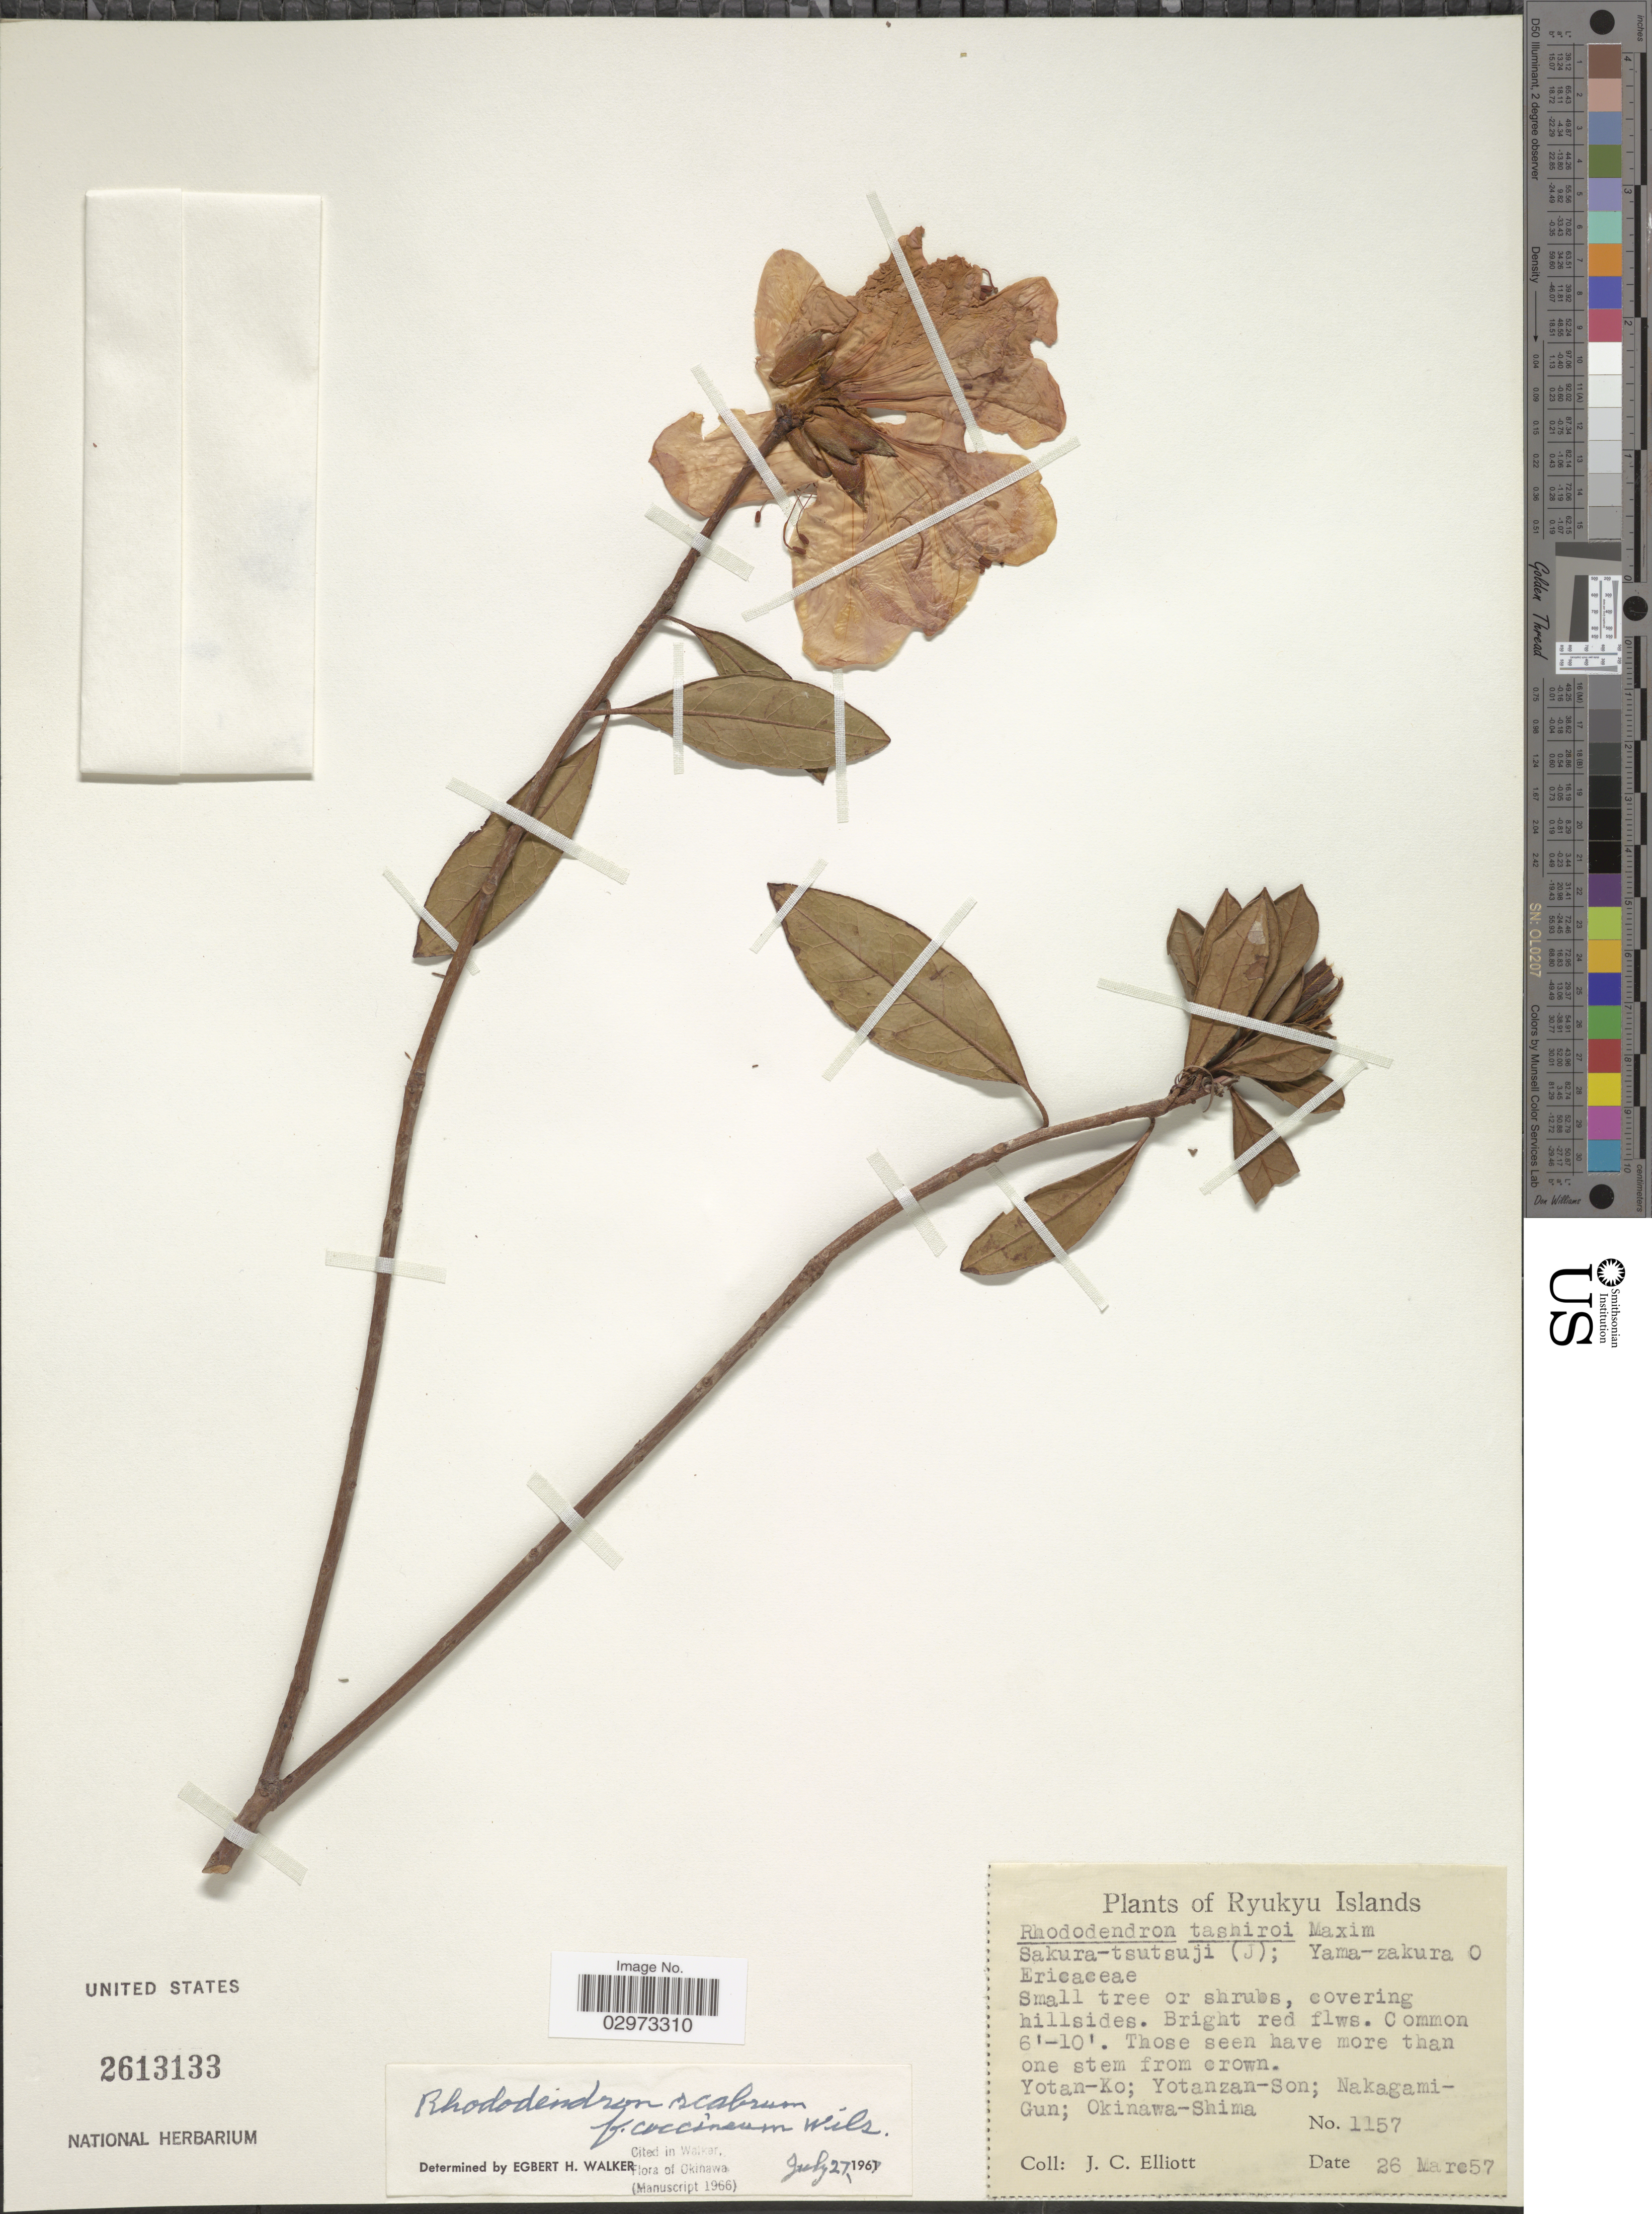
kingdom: Plantae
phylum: Tracheophyta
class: Magnoliopsida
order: Ericales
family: Ericaceae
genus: Rhododendron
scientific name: Rhododendron scabrum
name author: G. Don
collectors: J. Elliot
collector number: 1157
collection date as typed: Transcribed d/m/y: 26/3/57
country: Japan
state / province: Okinawa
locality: Ryukyu Islands. Yotan-Ko; Yotanzan-Son; Nakagami-Gun; Okinawa-Shima.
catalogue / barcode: US 2613133